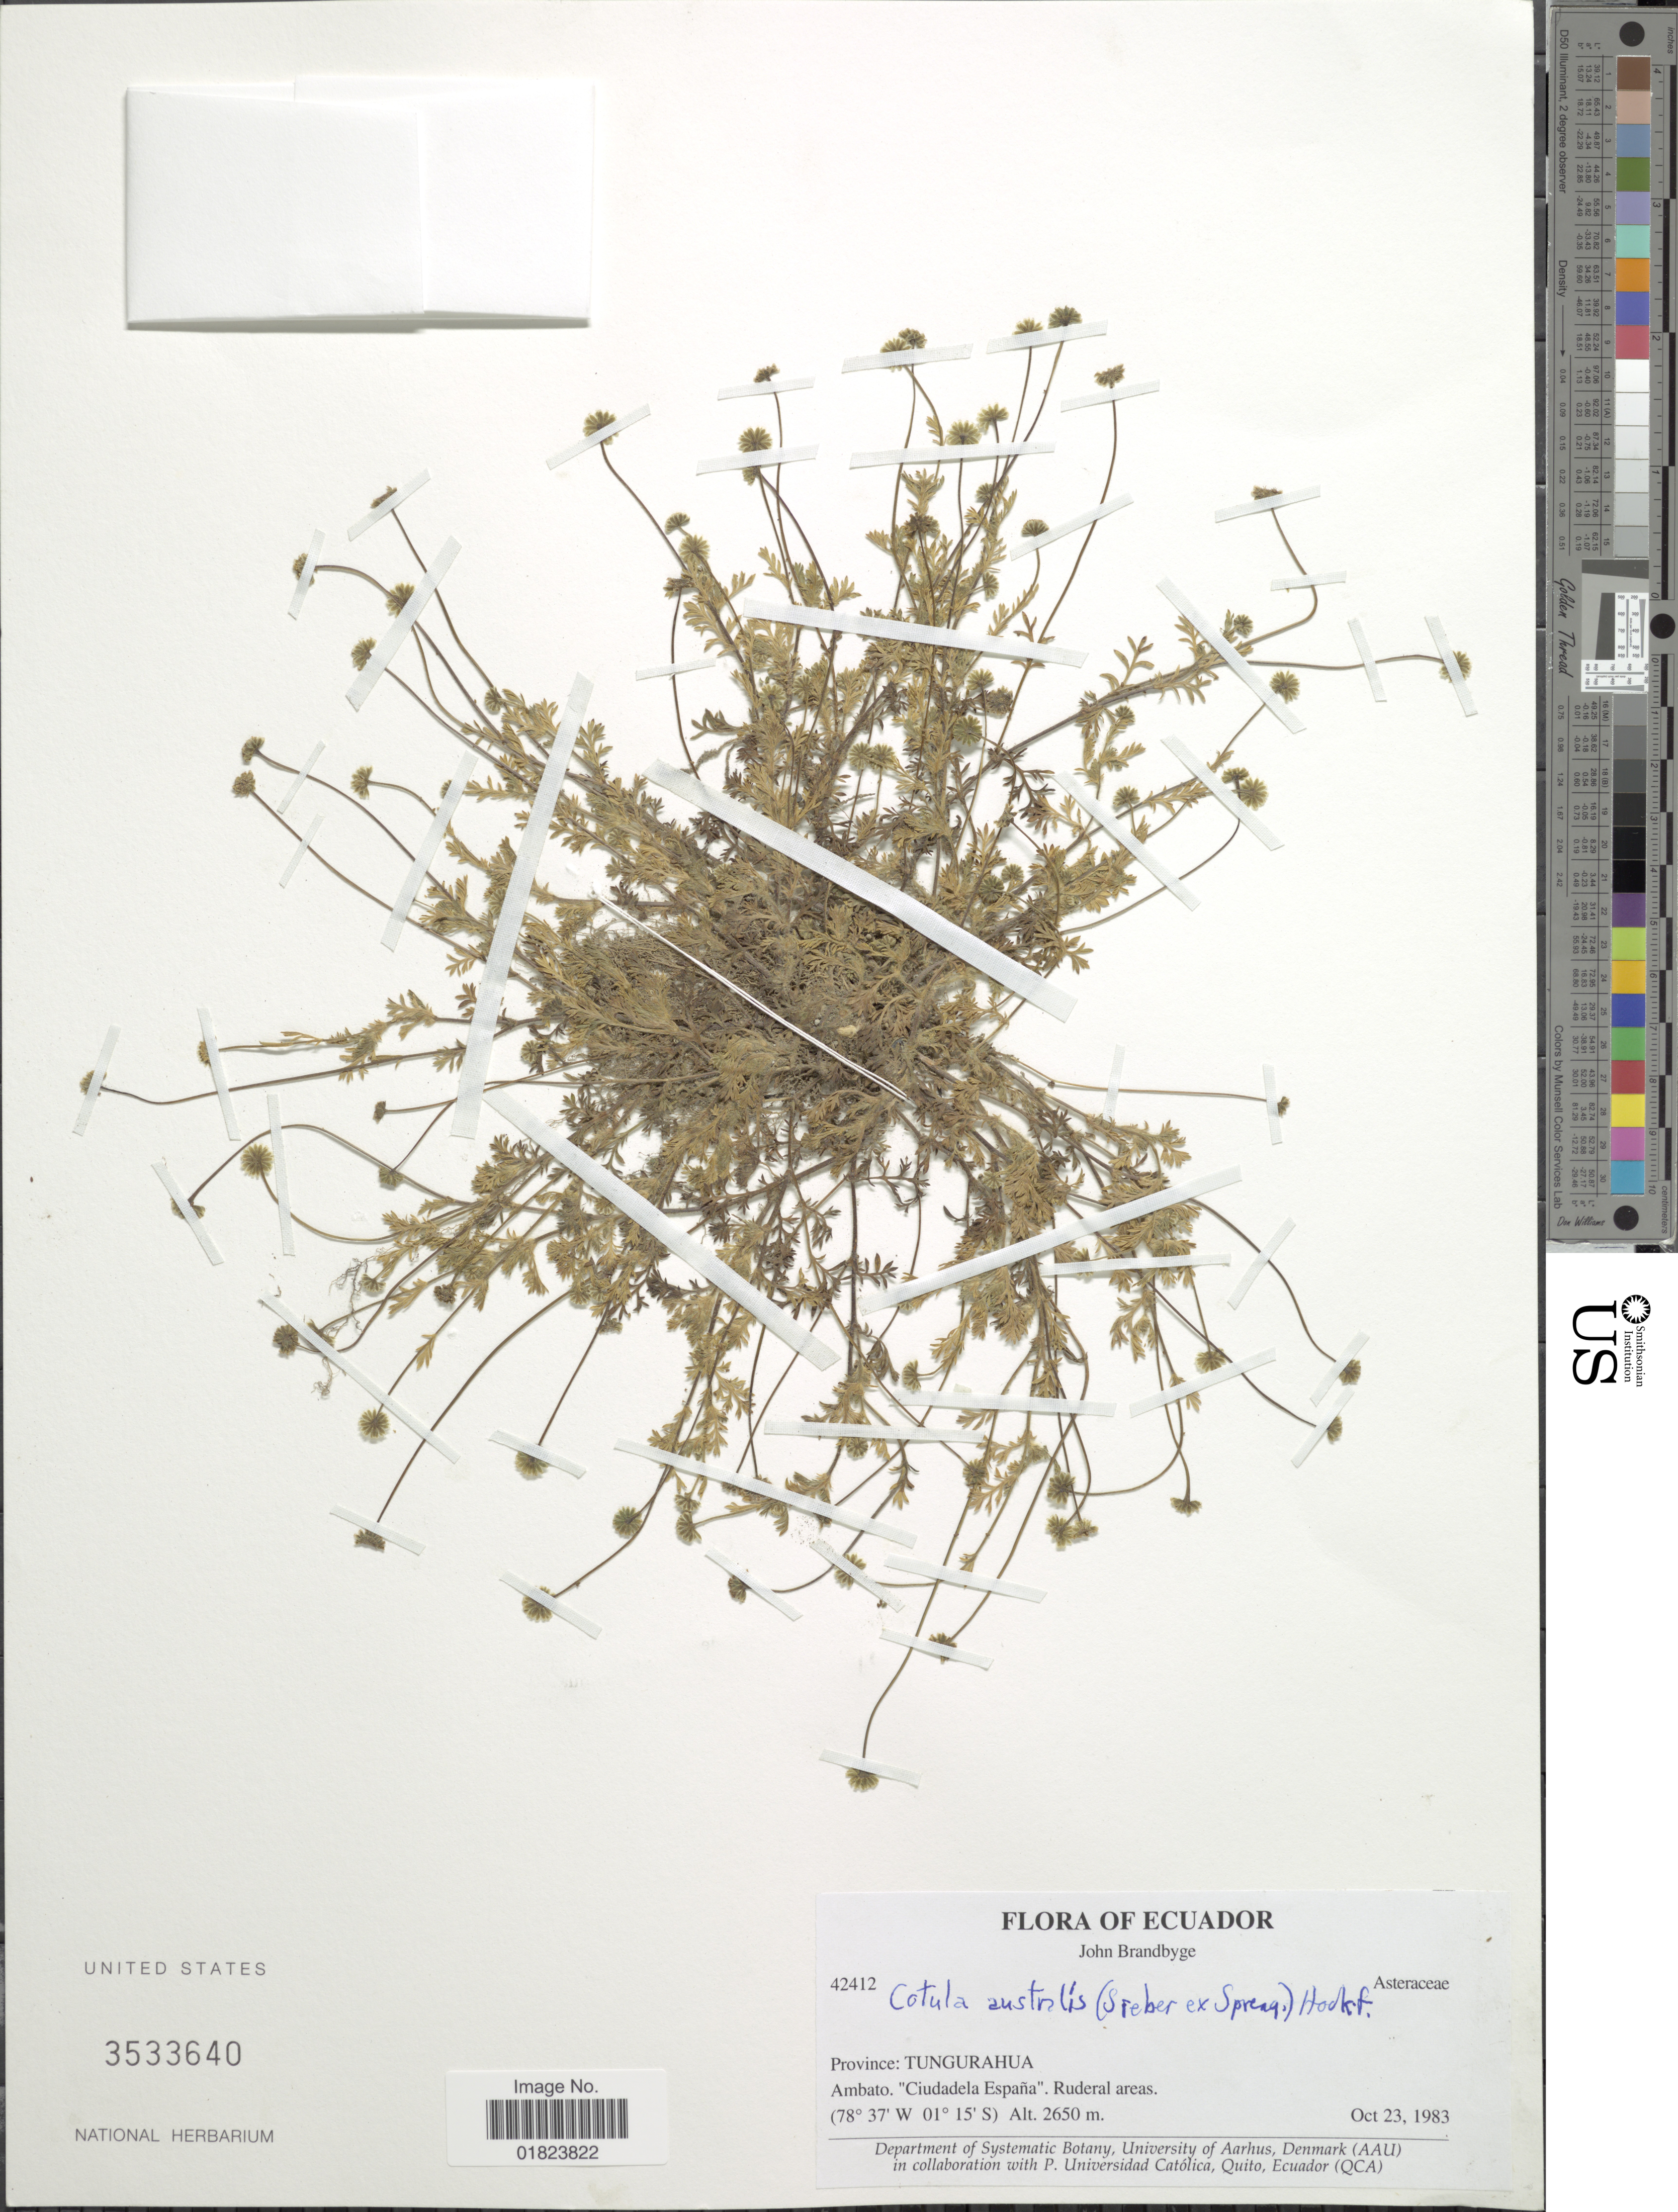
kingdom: Plantae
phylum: Tracheophyta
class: Magnoliopsida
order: Asterales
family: Asteraceae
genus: Cotula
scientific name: Cotula australis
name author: (Sieber ex Spreng.) Hook. f.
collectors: J. Brandbyge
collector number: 42412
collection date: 1983-10-23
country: Ecuador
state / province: Tungurahua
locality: Ambato, "Ciudad España", Ruderal areas.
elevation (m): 2650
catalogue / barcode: US 3533640